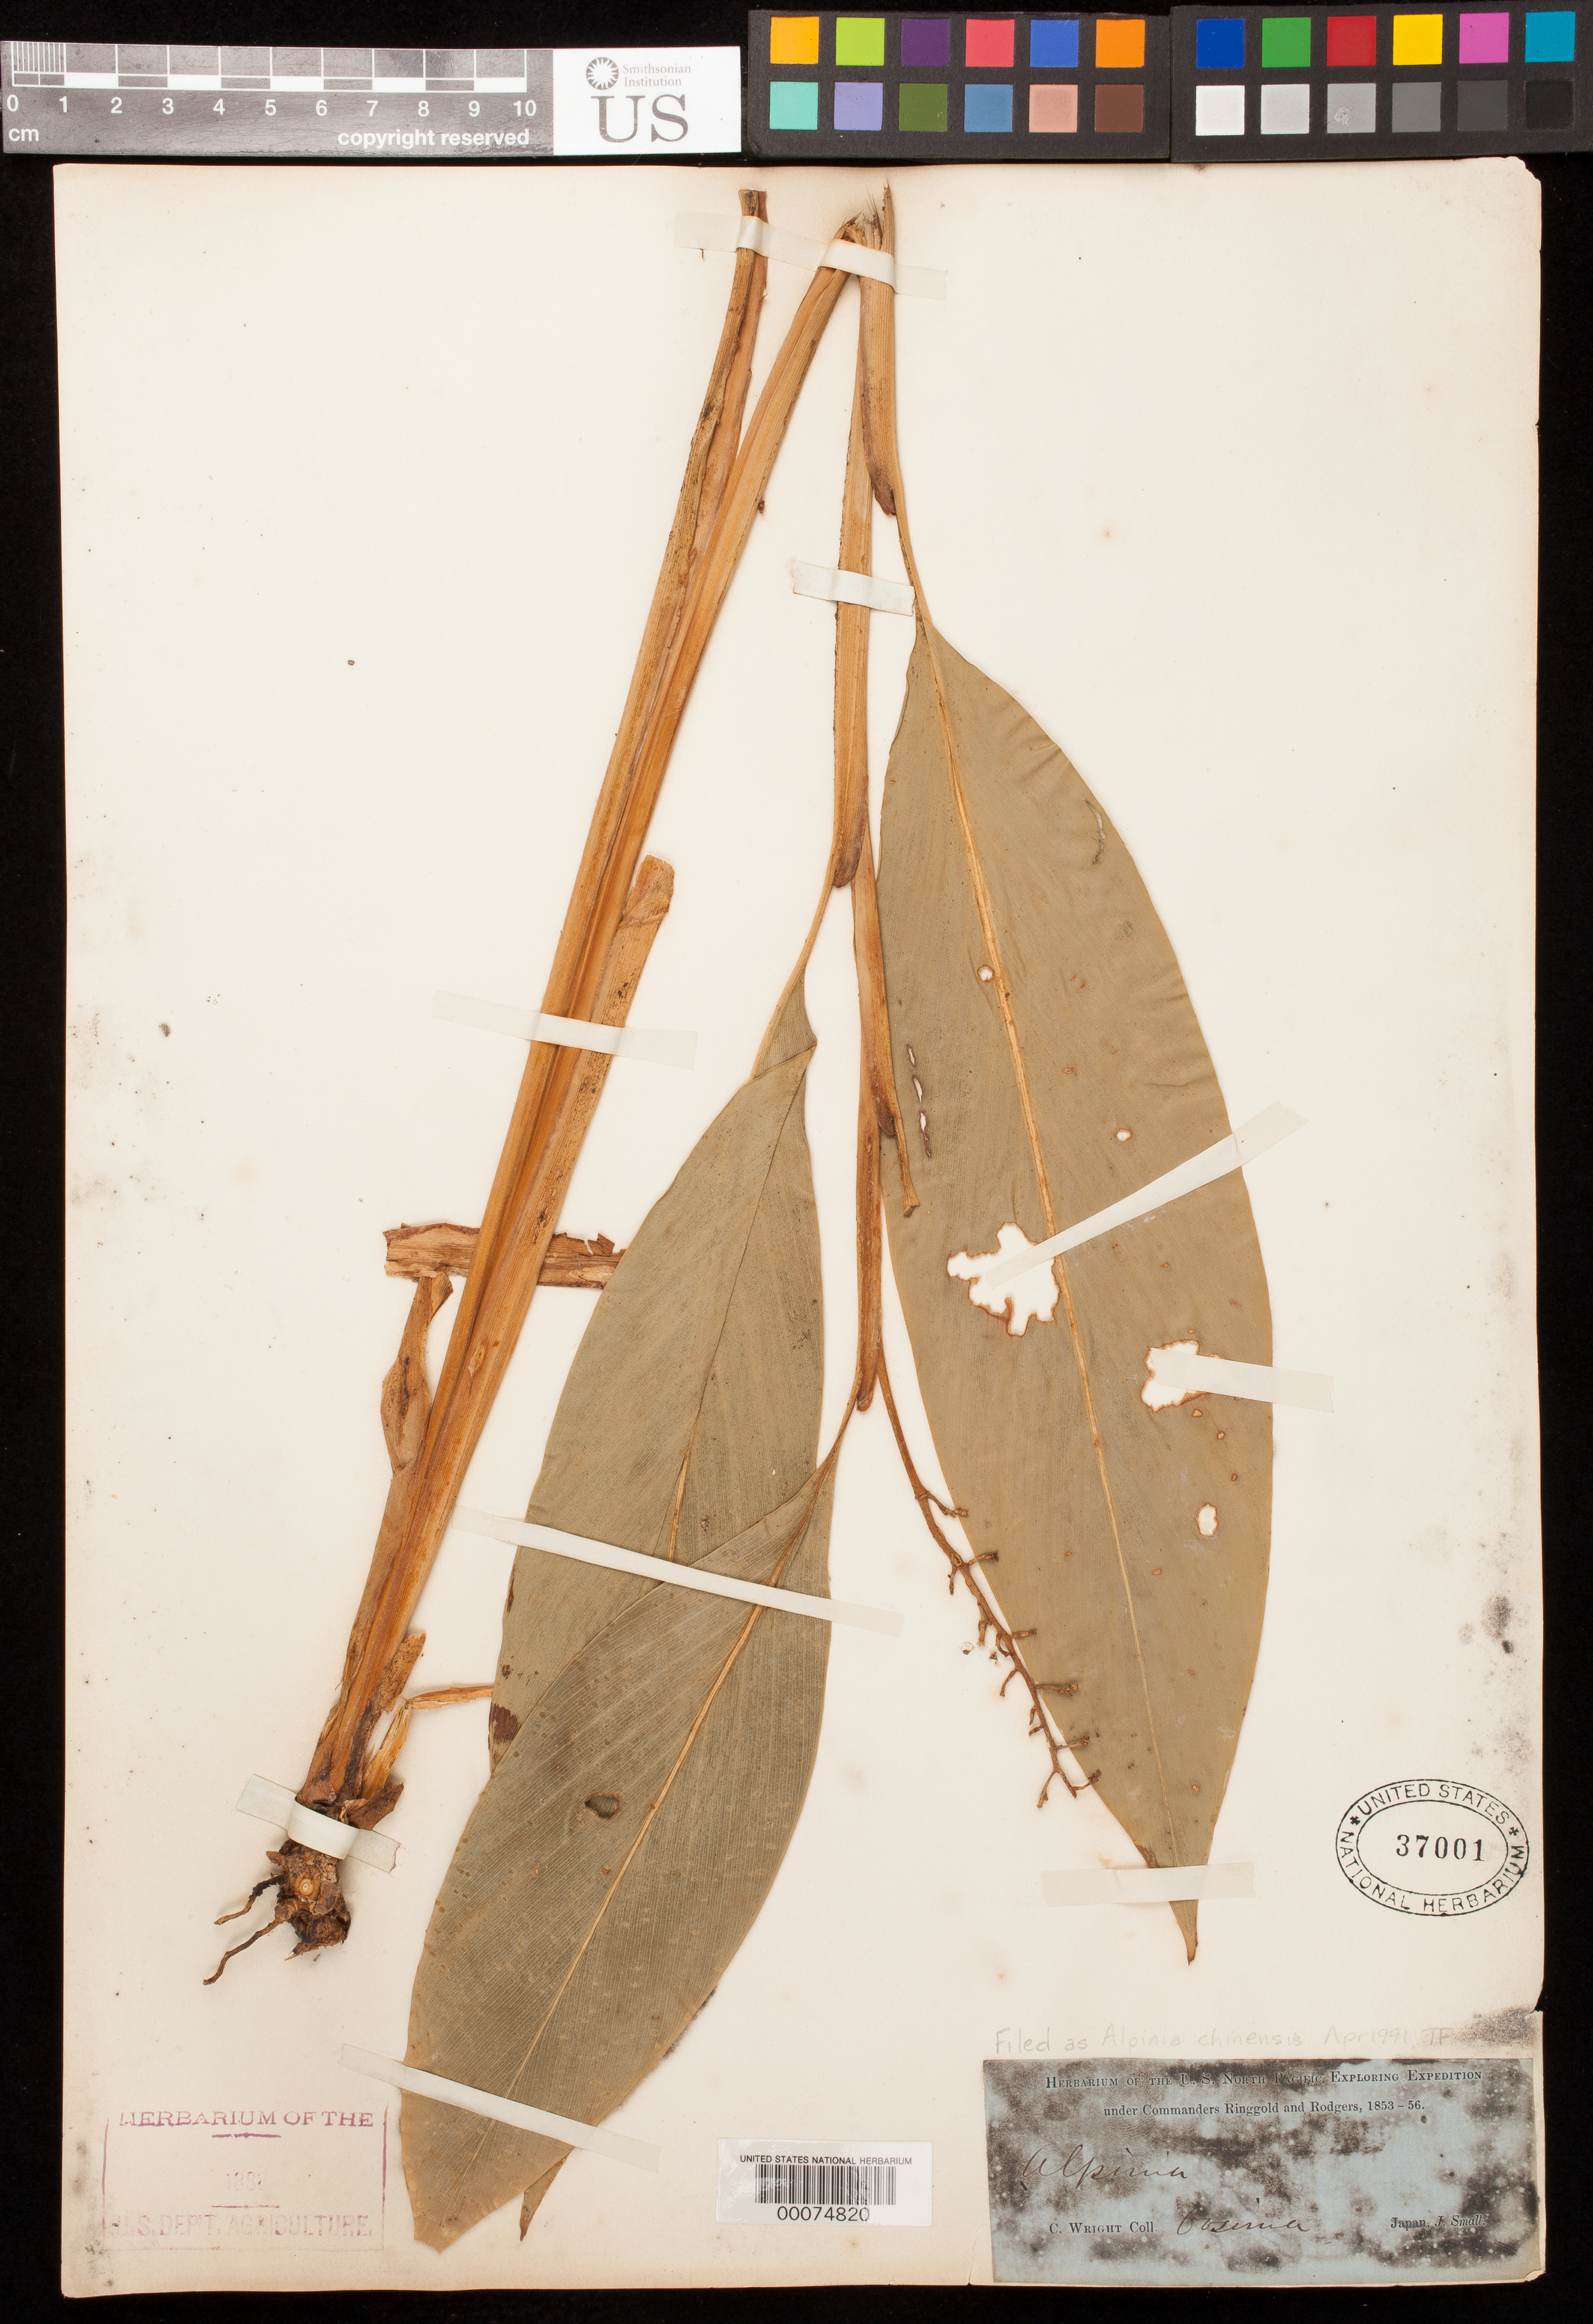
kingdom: Plantae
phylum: Tracheophyta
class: Liliopsida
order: Zingiberales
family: Zingiberaceae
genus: Alpinia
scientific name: Alpinia chinensis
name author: (Retz.) Roscoe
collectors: C. Wright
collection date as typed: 1853 to -- -- 1856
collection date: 1853/1856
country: Japan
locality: Oosima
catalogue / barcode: US 37001